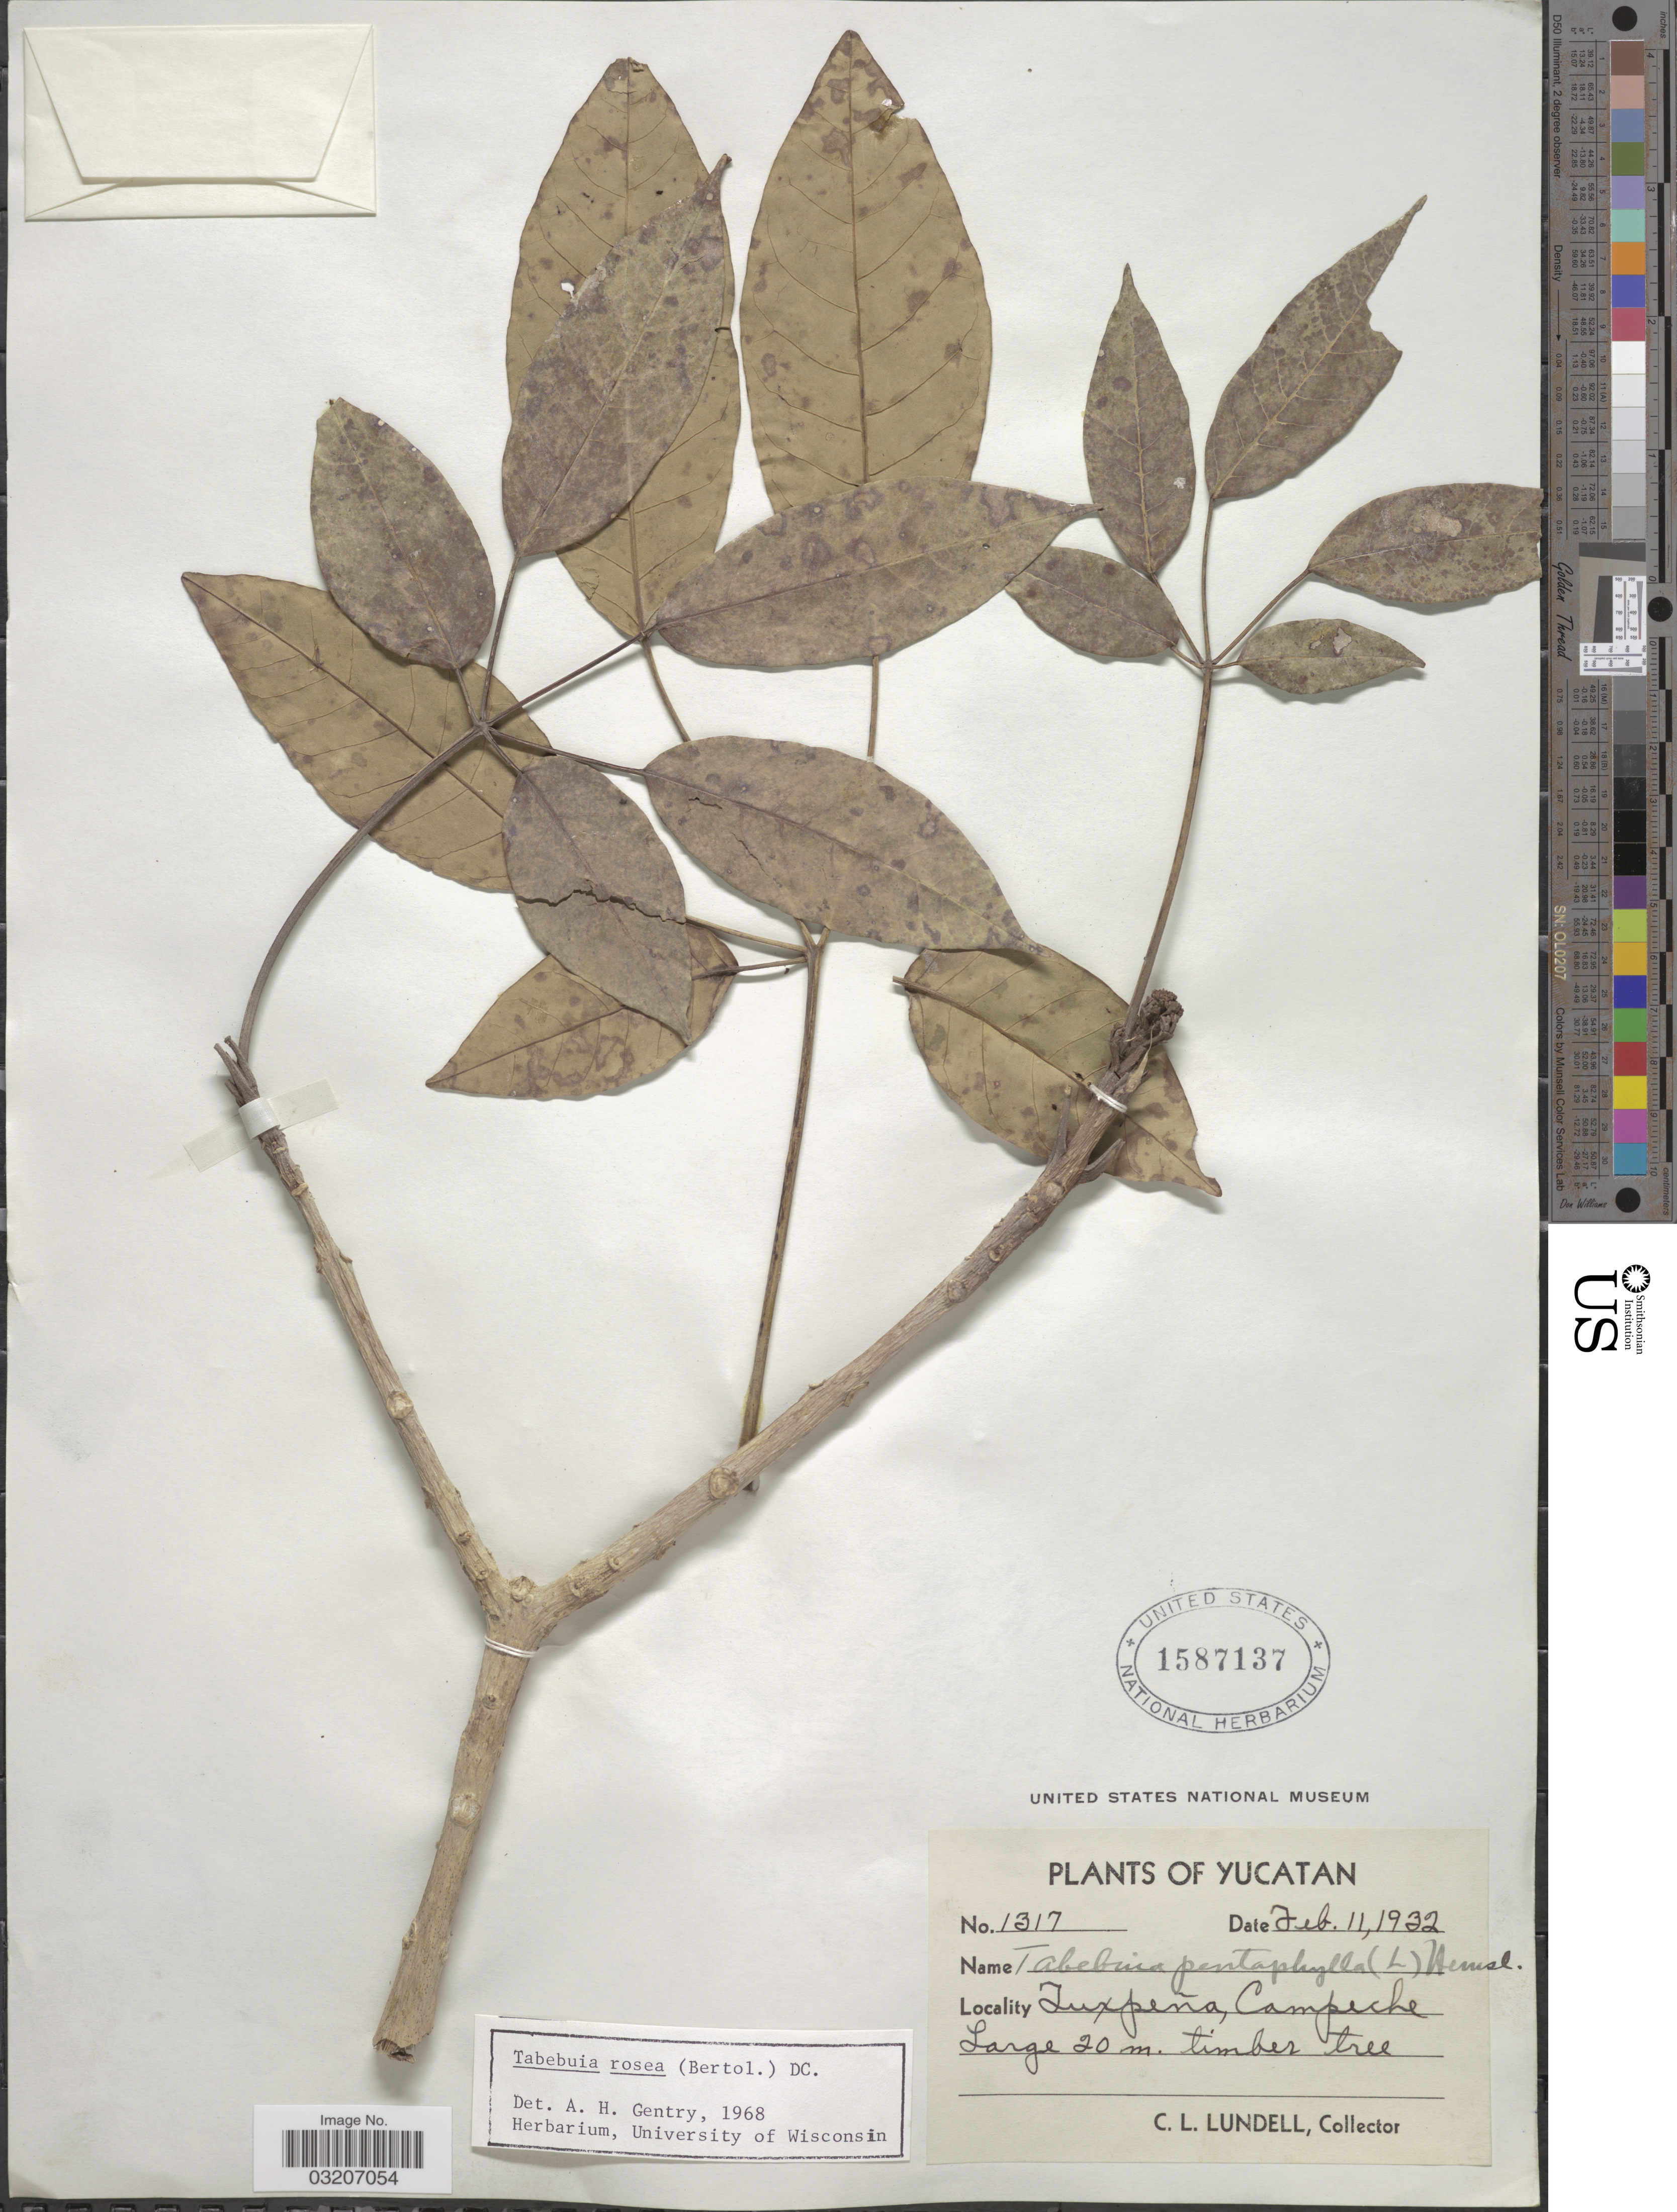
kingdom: Plantae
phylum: Tracheophyta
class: Magnoliopsida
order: Lamiales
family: Bignoniaceae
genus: Tabebuia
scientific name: Tabebuia rosea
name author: (Bertol.) DC.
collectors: C. L. Lundell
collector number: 1317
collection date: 1932-02-11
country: Mexico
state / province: Campeche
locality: Tuxpeña.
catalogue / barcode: US 1587137